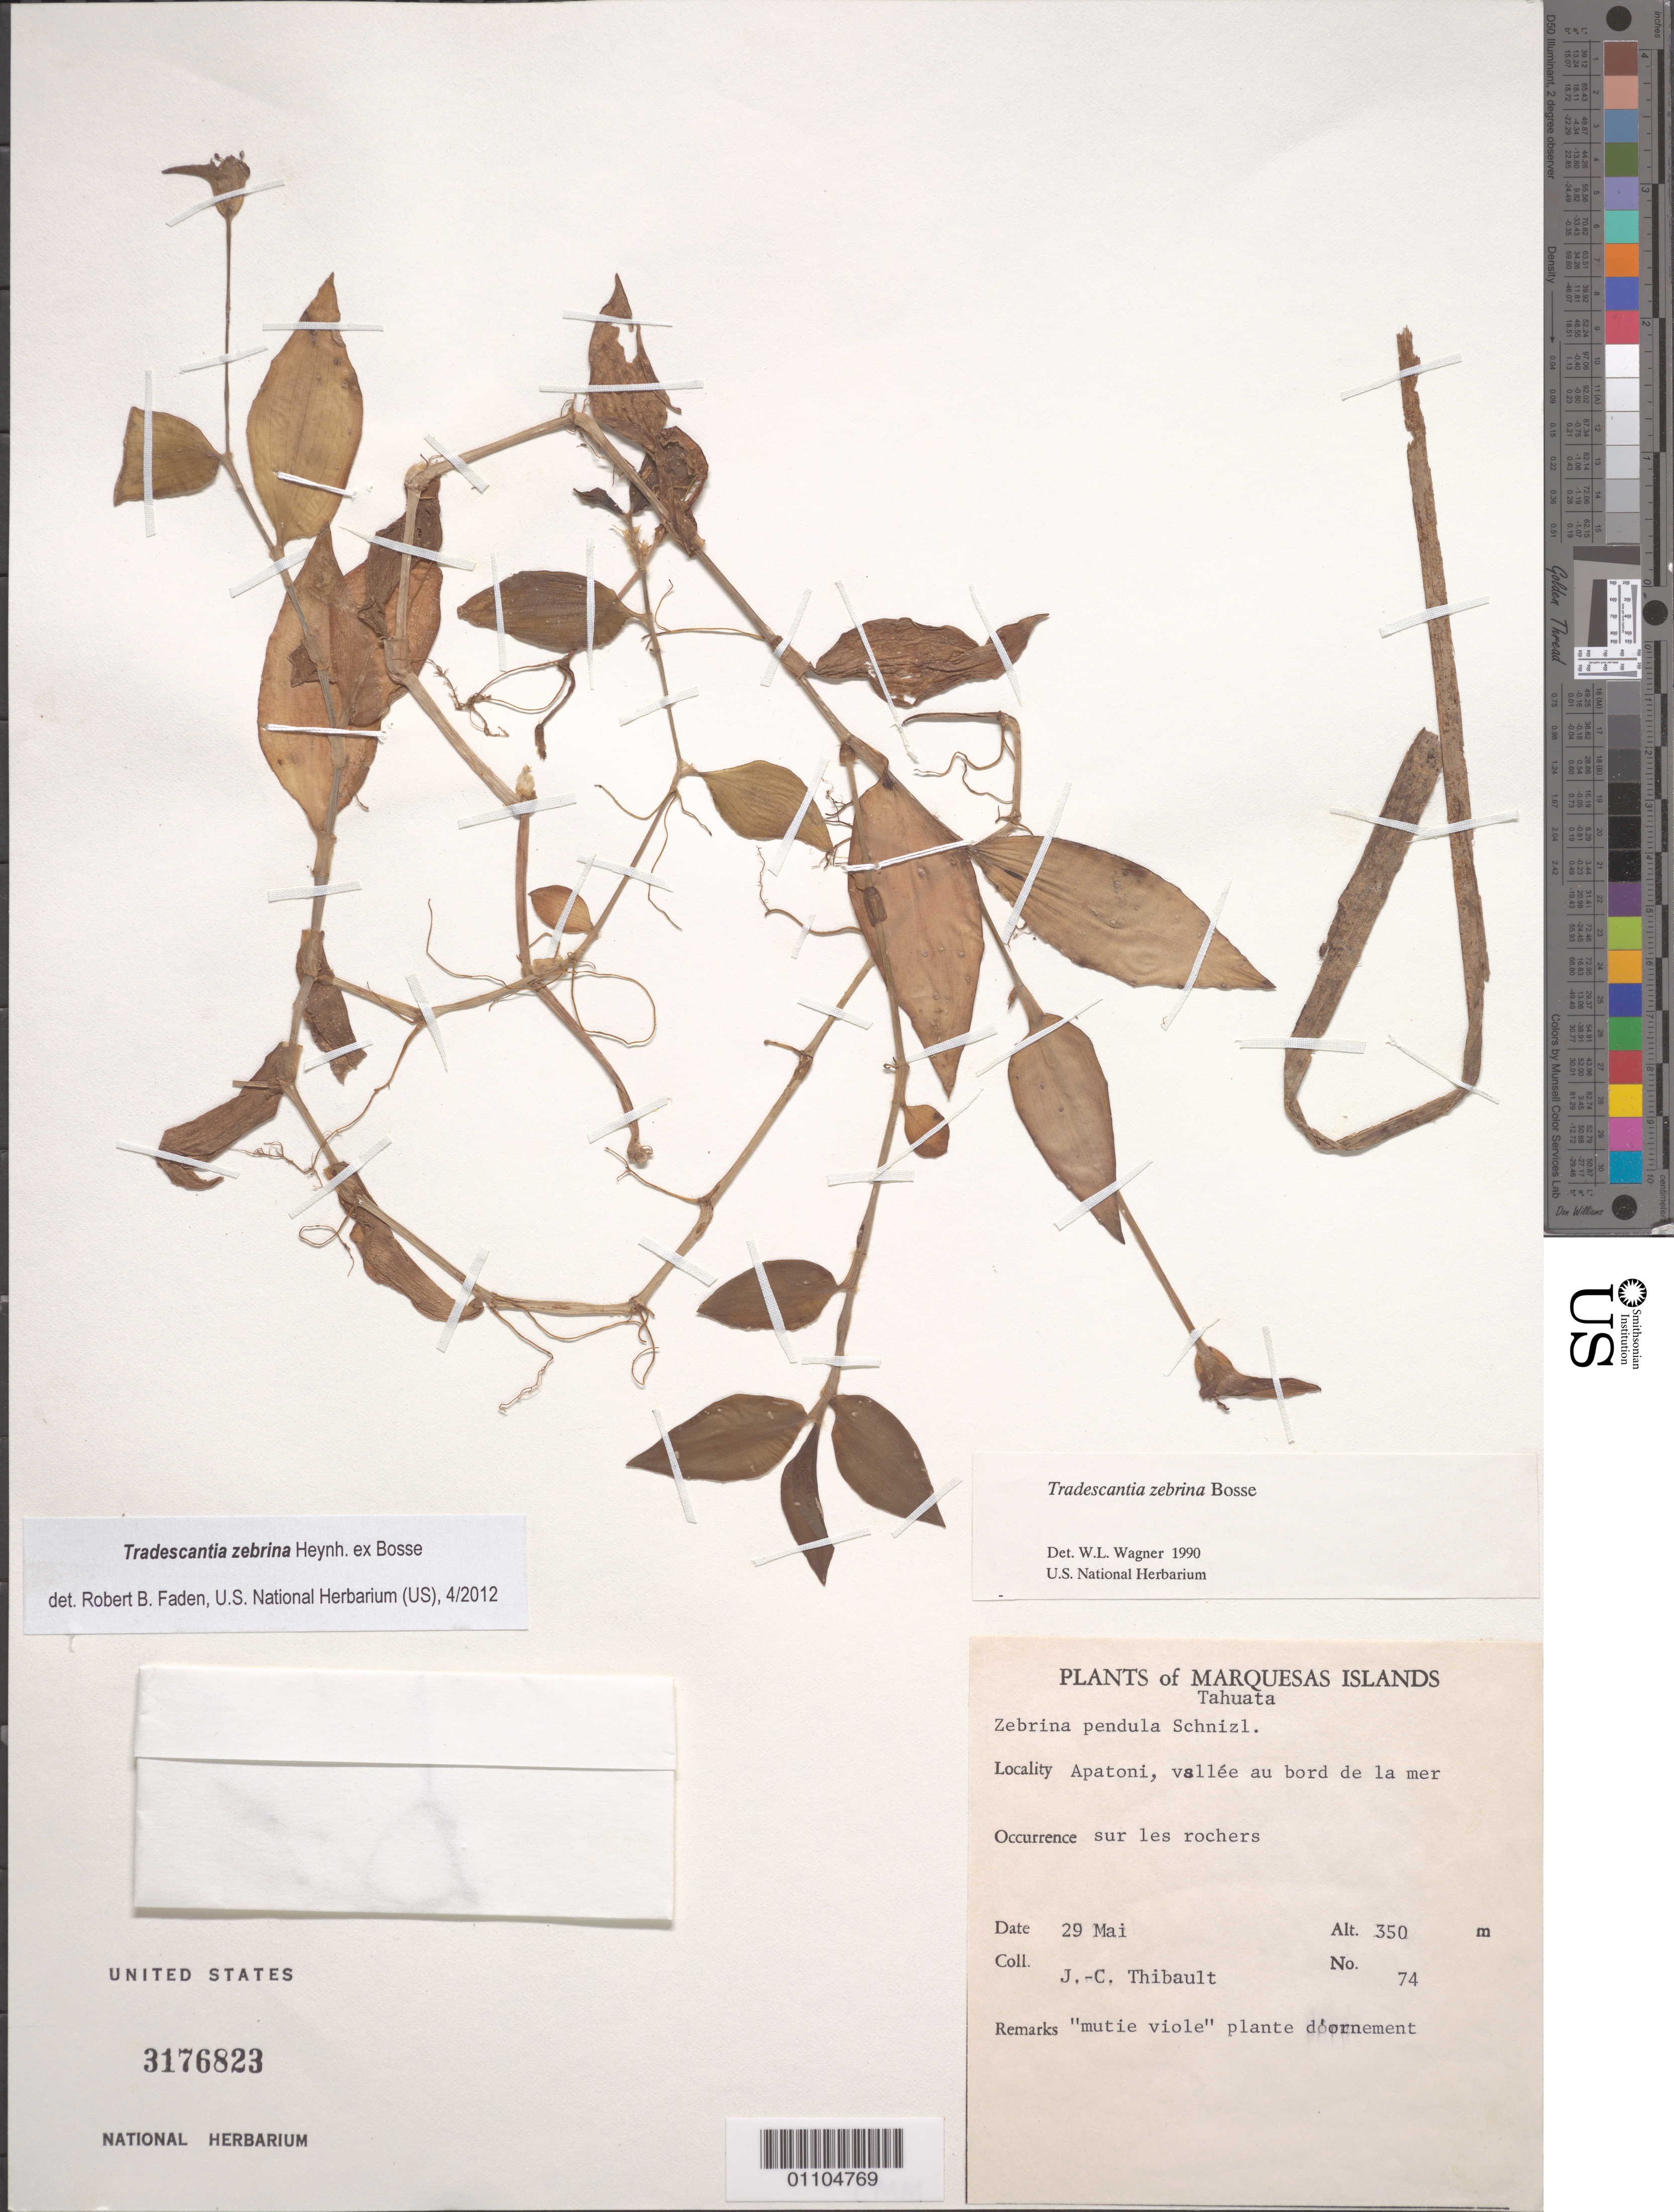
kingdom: Plantae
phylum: Tracheophyta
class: Liliopsida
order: Commelinales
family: Commelinaceae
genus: Tradescantia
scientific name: Tradescantia zebrina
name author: Bosse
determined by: Wagner, W. L., (BOT), Smithsonian Institution - National Museum of Natural History (UNITED STATES)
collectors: J. Thibault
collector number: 74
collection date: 1975-03-29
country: French Polynesia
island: Tahuata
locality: Apatoni, vallée au bord de la mer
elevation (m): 350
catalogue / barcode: US 3176823